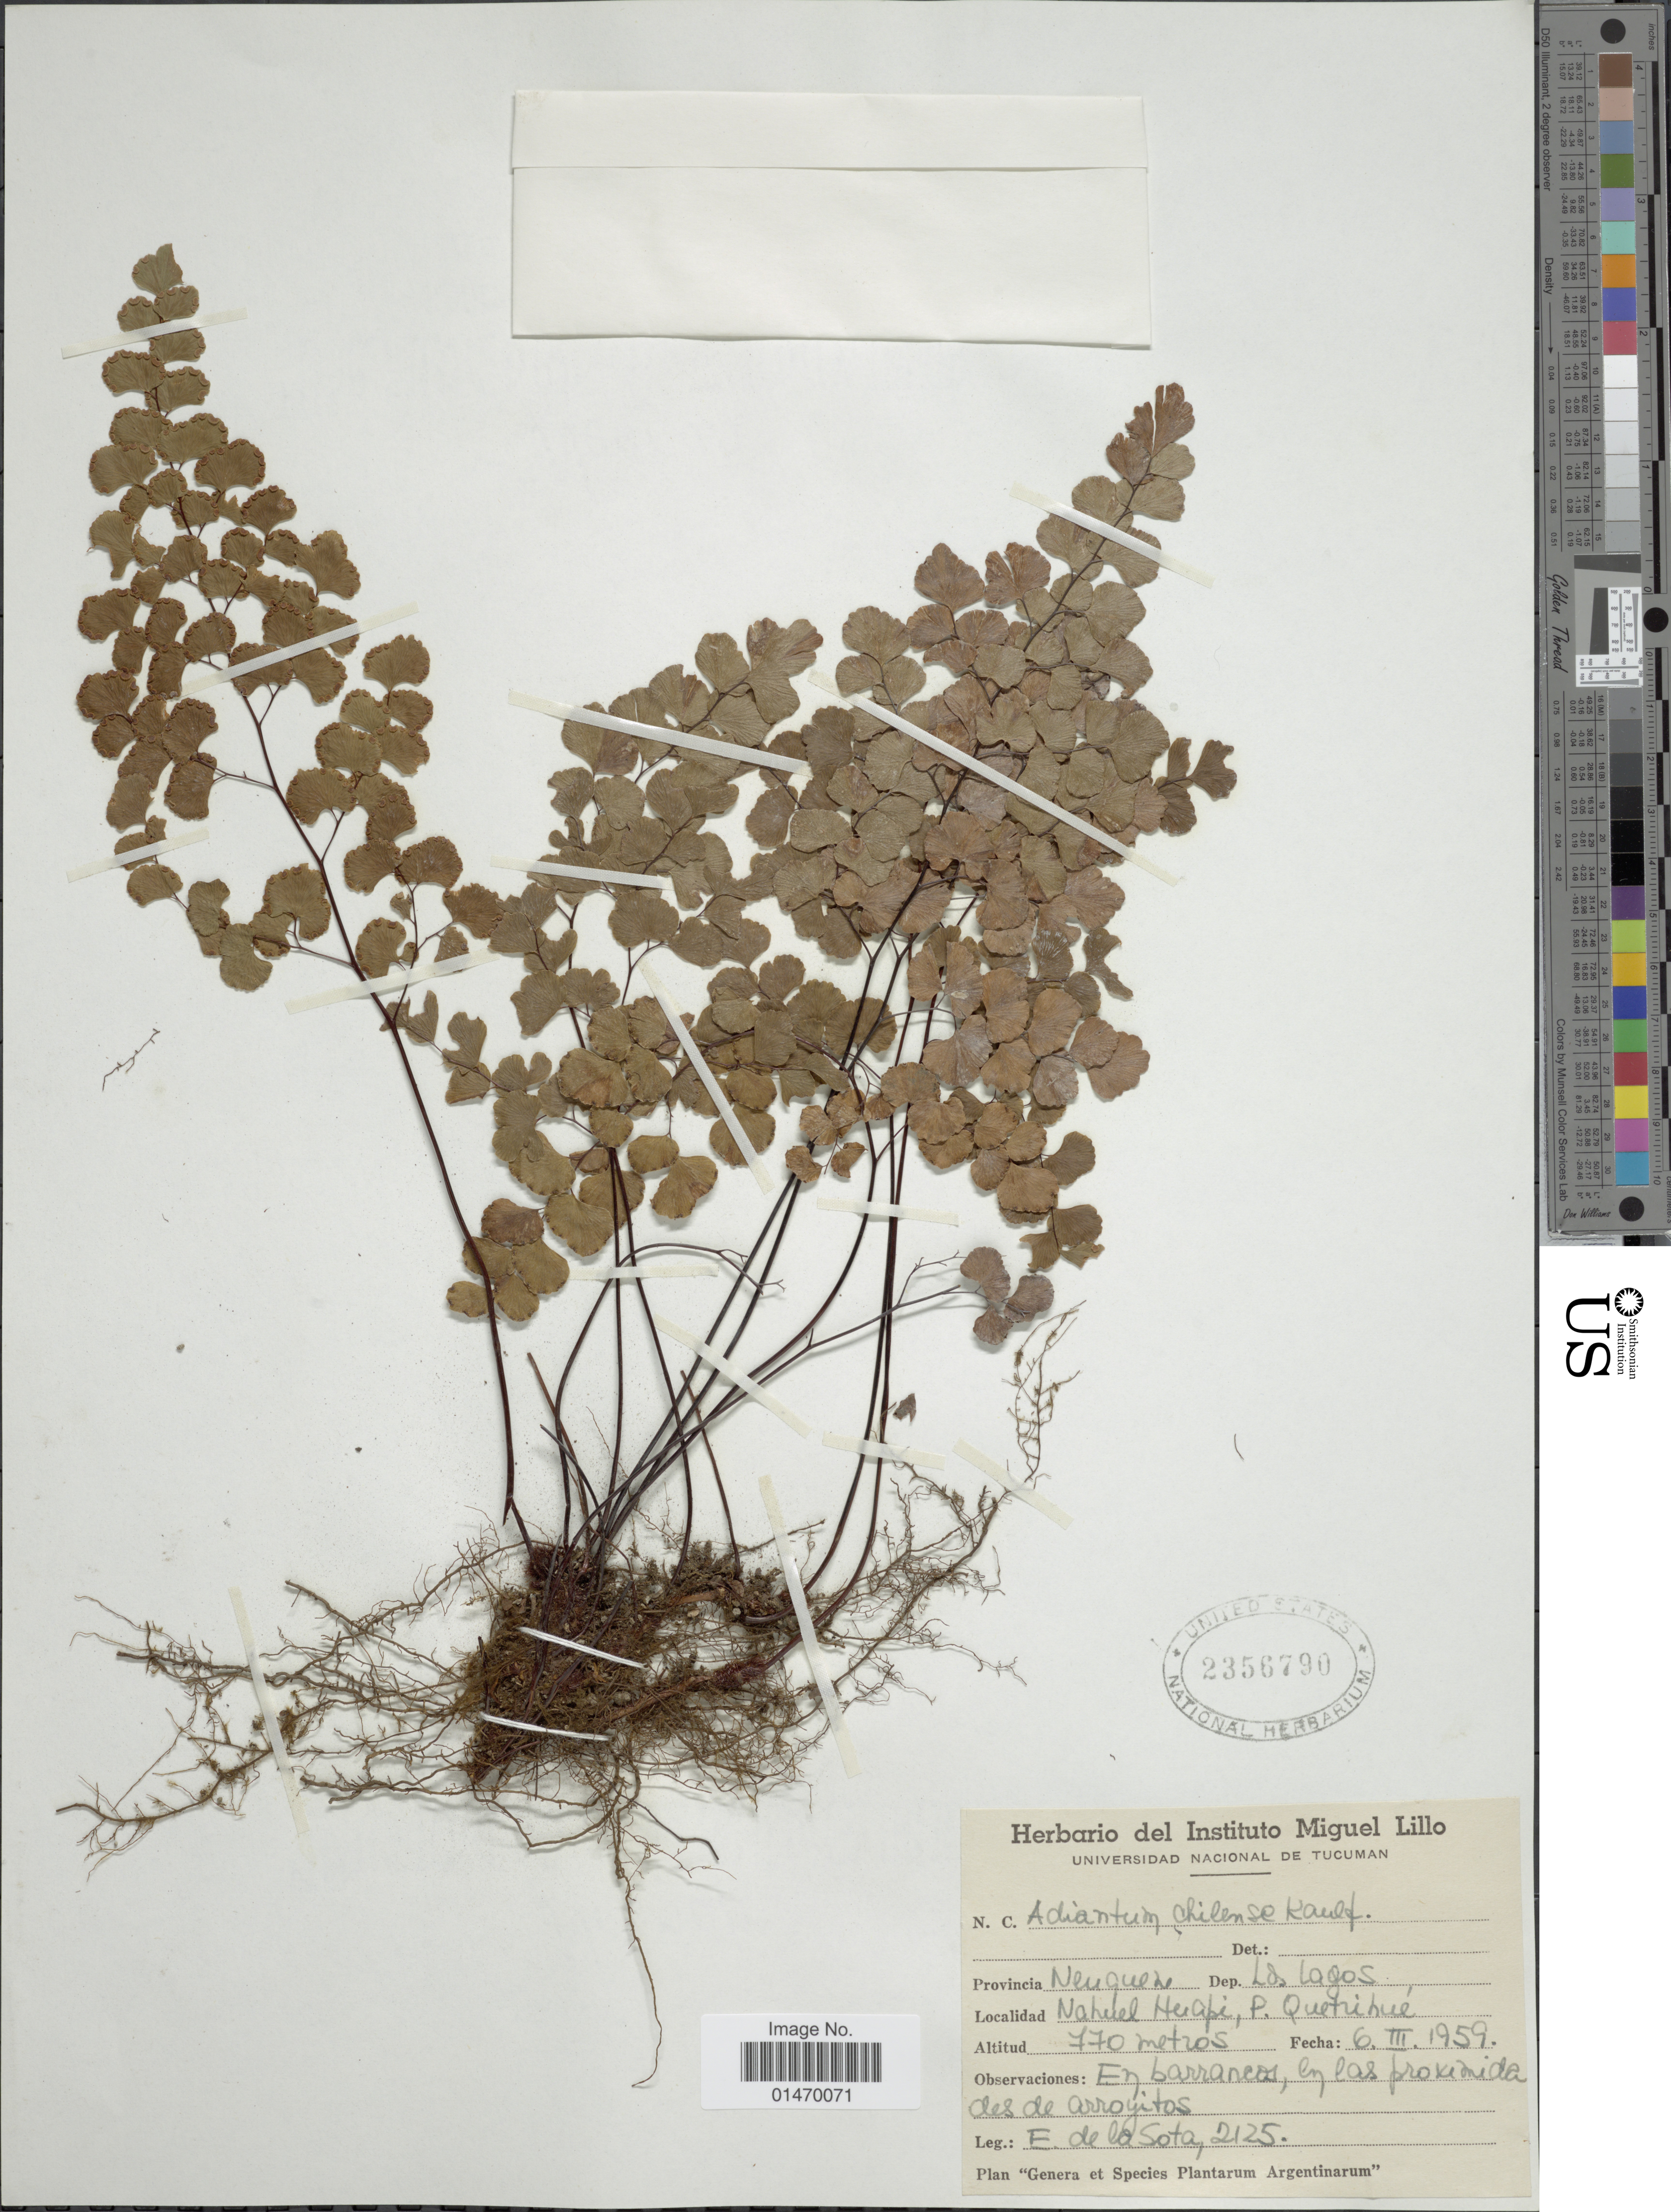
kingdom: Plantae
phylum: Tracheophyta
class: Polypodiopsida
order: Polypodiales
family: Pteridaceae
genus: Adiantum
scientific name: Adiantum chilense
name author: Kaulf.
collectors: E. dela Sota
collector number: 2125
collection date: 1959-03-06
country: Argentina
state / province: Neuquen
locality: Nahuel Herapi, P. Quetrihue.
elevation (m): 770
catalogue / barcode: US 2356790